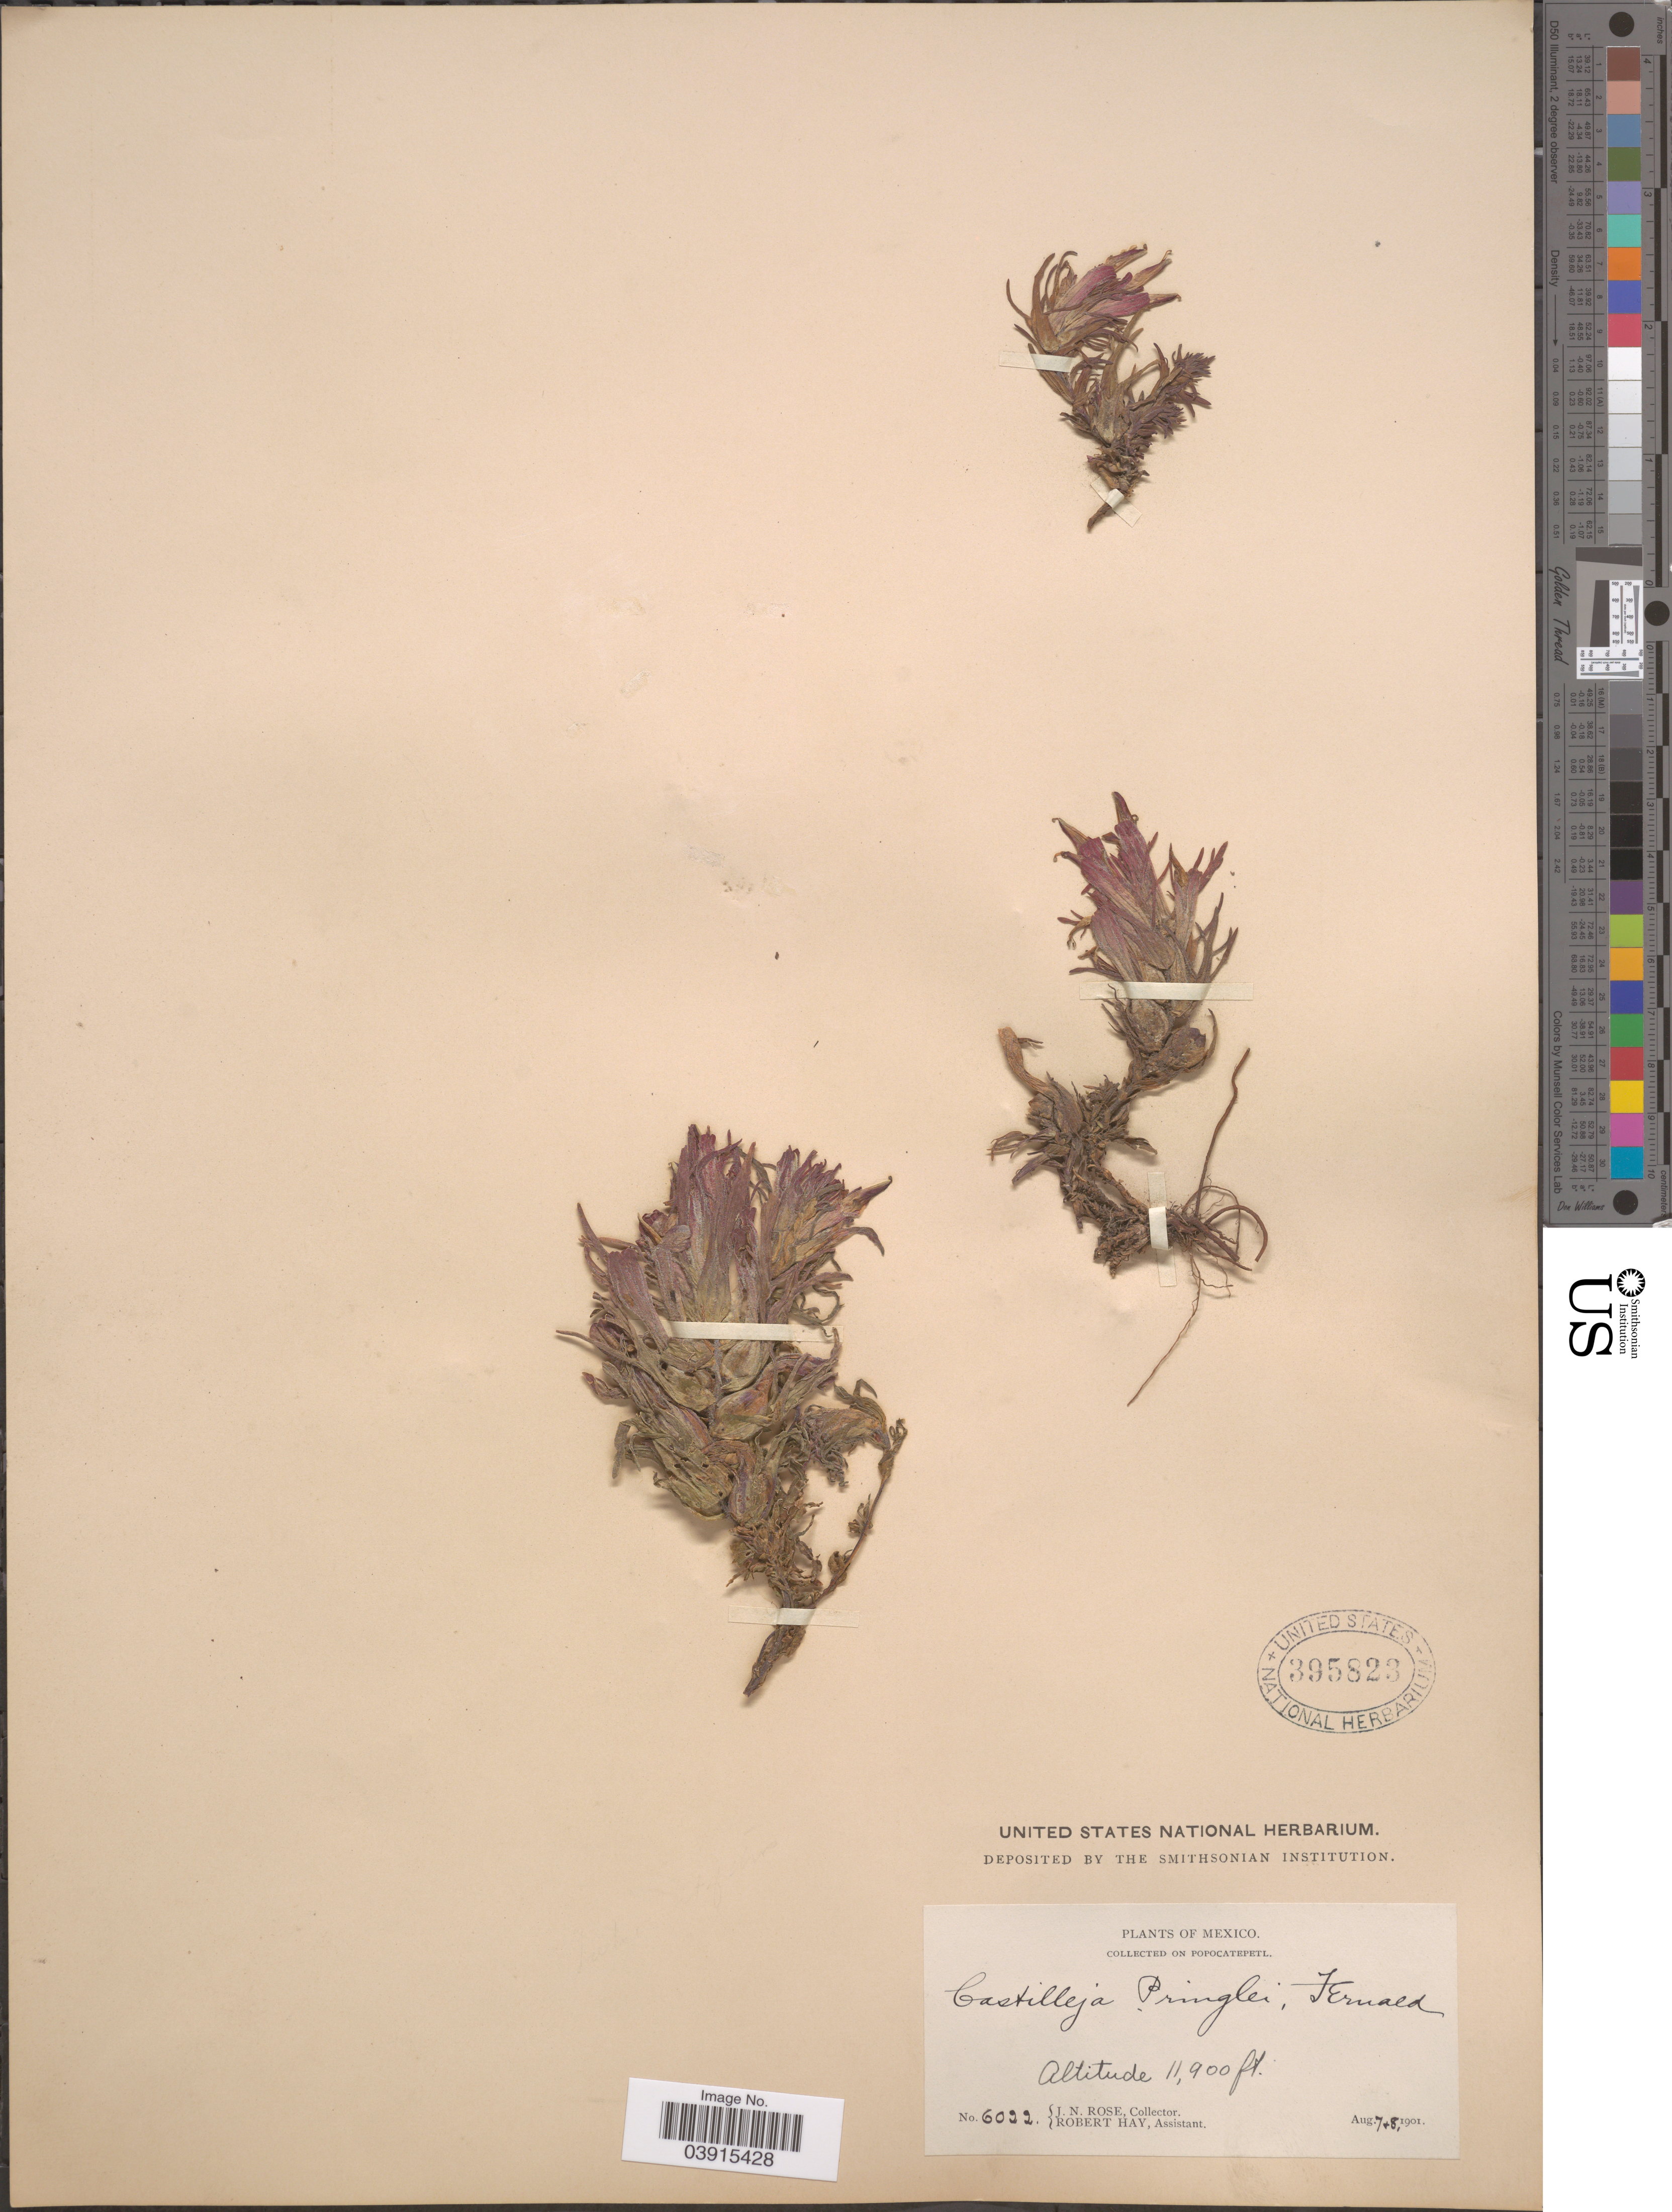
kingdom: Plantae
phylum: Tracheophyta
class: Magnoliopsida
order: Lamiales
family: Orobanchaceae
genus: Castilleja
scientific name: Castilleja schaffneri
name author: Hemsl.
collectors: J. N. Rose & R. Hay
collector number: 6022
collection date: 1901-08-07/1901-08-08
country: Mexico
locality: On Popocatepetl.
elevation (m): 3627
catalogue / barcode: US 395823